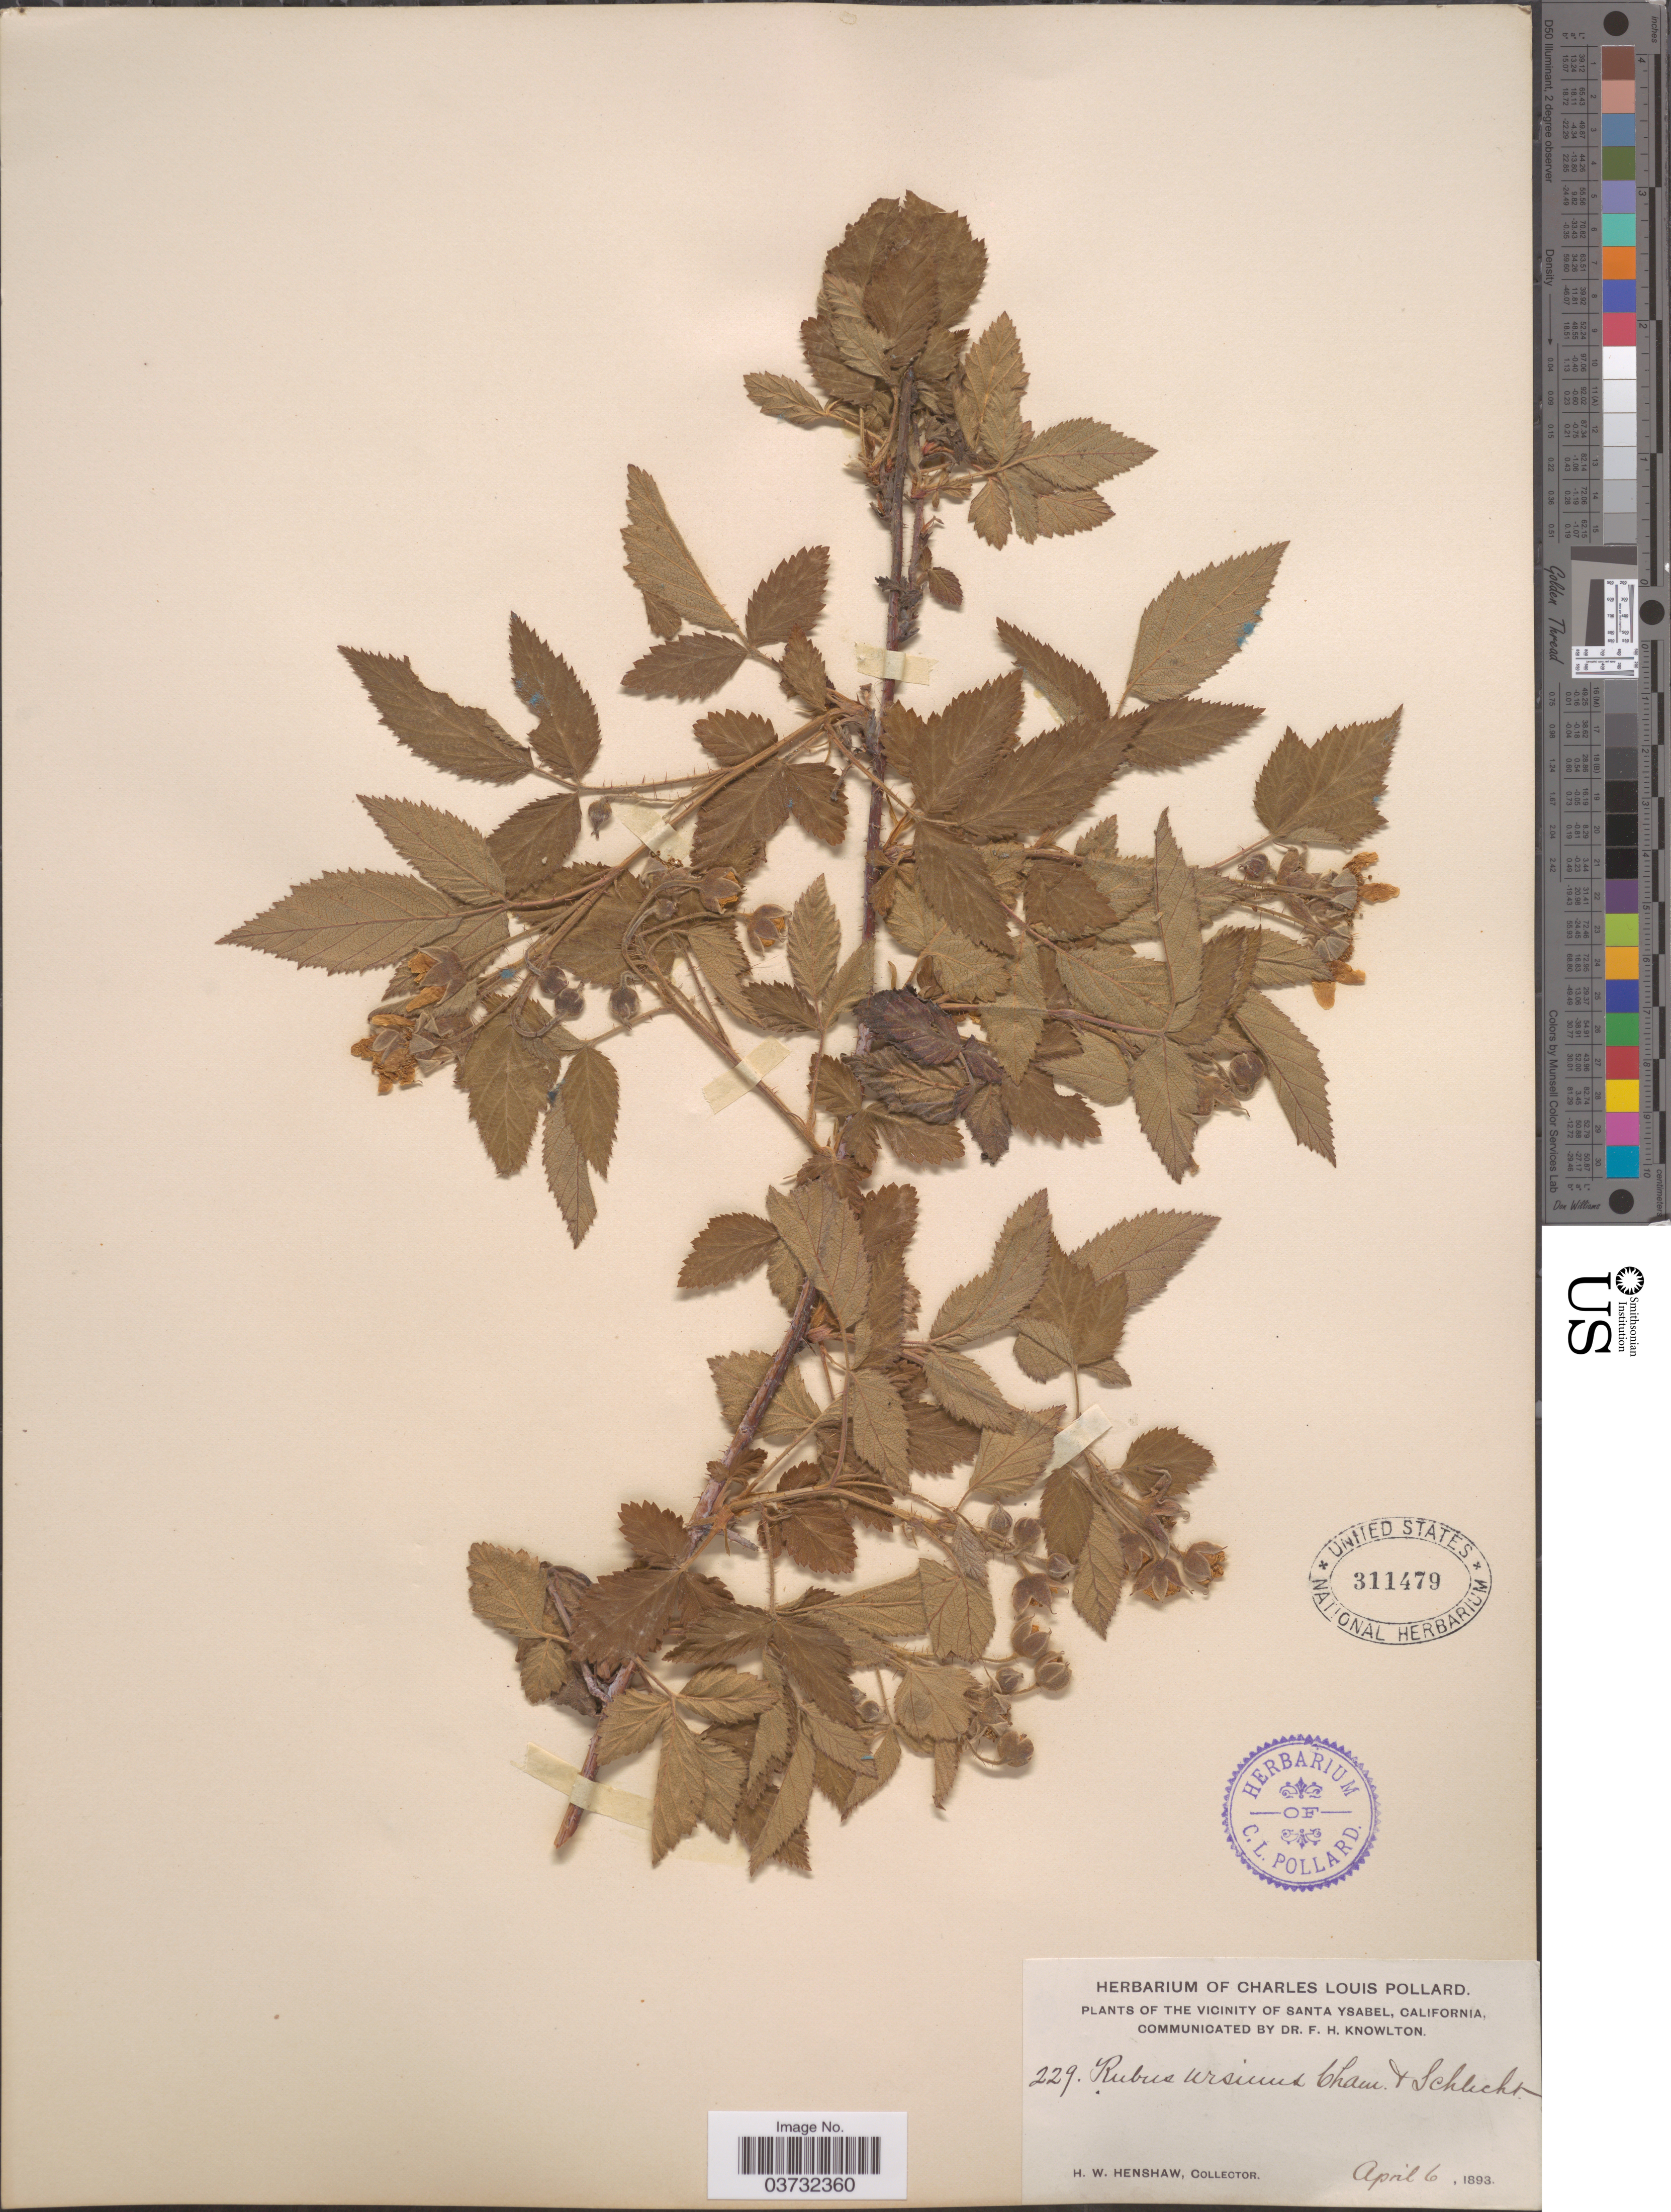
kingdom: Plantae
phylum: Tracheophyta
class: Magnoliopsida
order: Rosales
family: Rosaceae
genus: Rubus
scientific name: Rubus ursinus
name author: (Schltdl.) Cham.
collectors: H. Henshaw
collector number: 229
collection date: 1893-04-06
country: United States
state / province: California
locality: The Vicinity of San Ysabel.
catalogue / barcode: US 311479